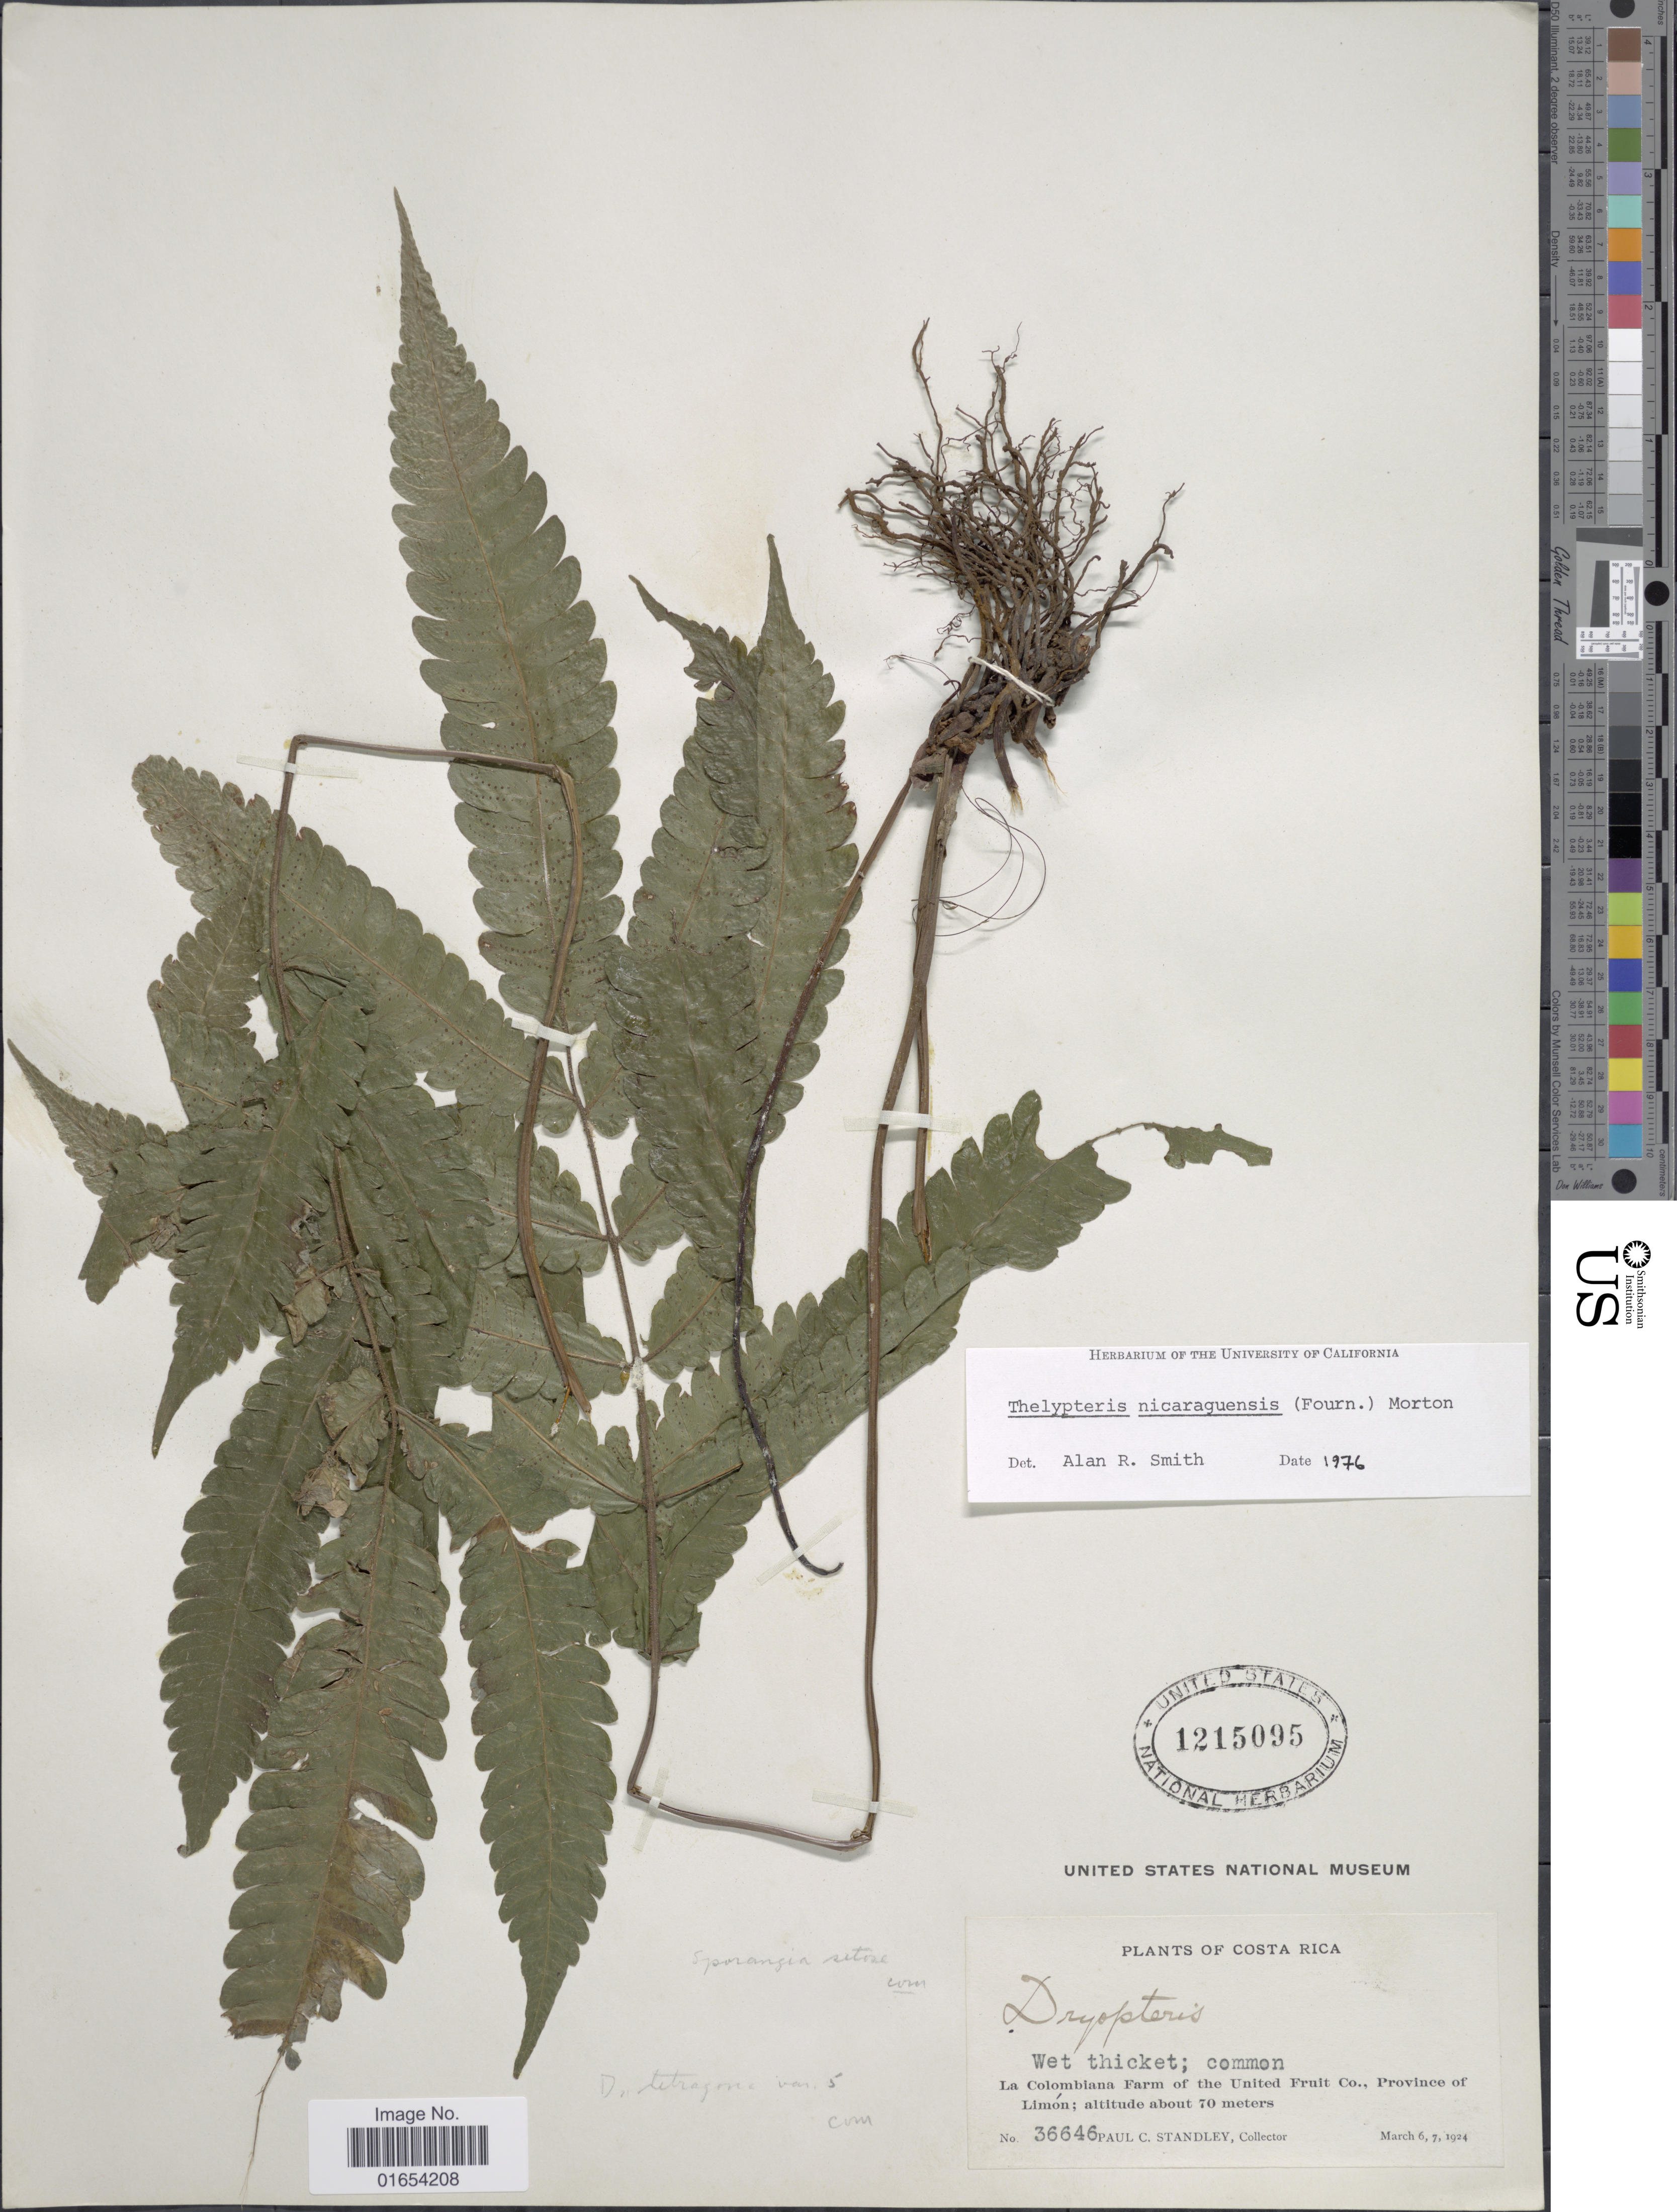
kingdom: Plantae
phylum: Tracheophyta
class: Polypodiopsida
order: Polypodiales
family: Thelypteridaceae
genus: Goniopteris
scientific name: Goniopteris nicaraguensis (C. Chr.) comb. nov., ined 2015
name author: (C. Chr.)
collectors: P. C. Standley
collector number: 36646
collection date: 1924-03-06/1924-03-07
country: Costa Rica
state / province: Limón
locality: La Colombiana Farm of the United Fruit Co.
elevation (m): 70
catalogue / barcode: US 1215095